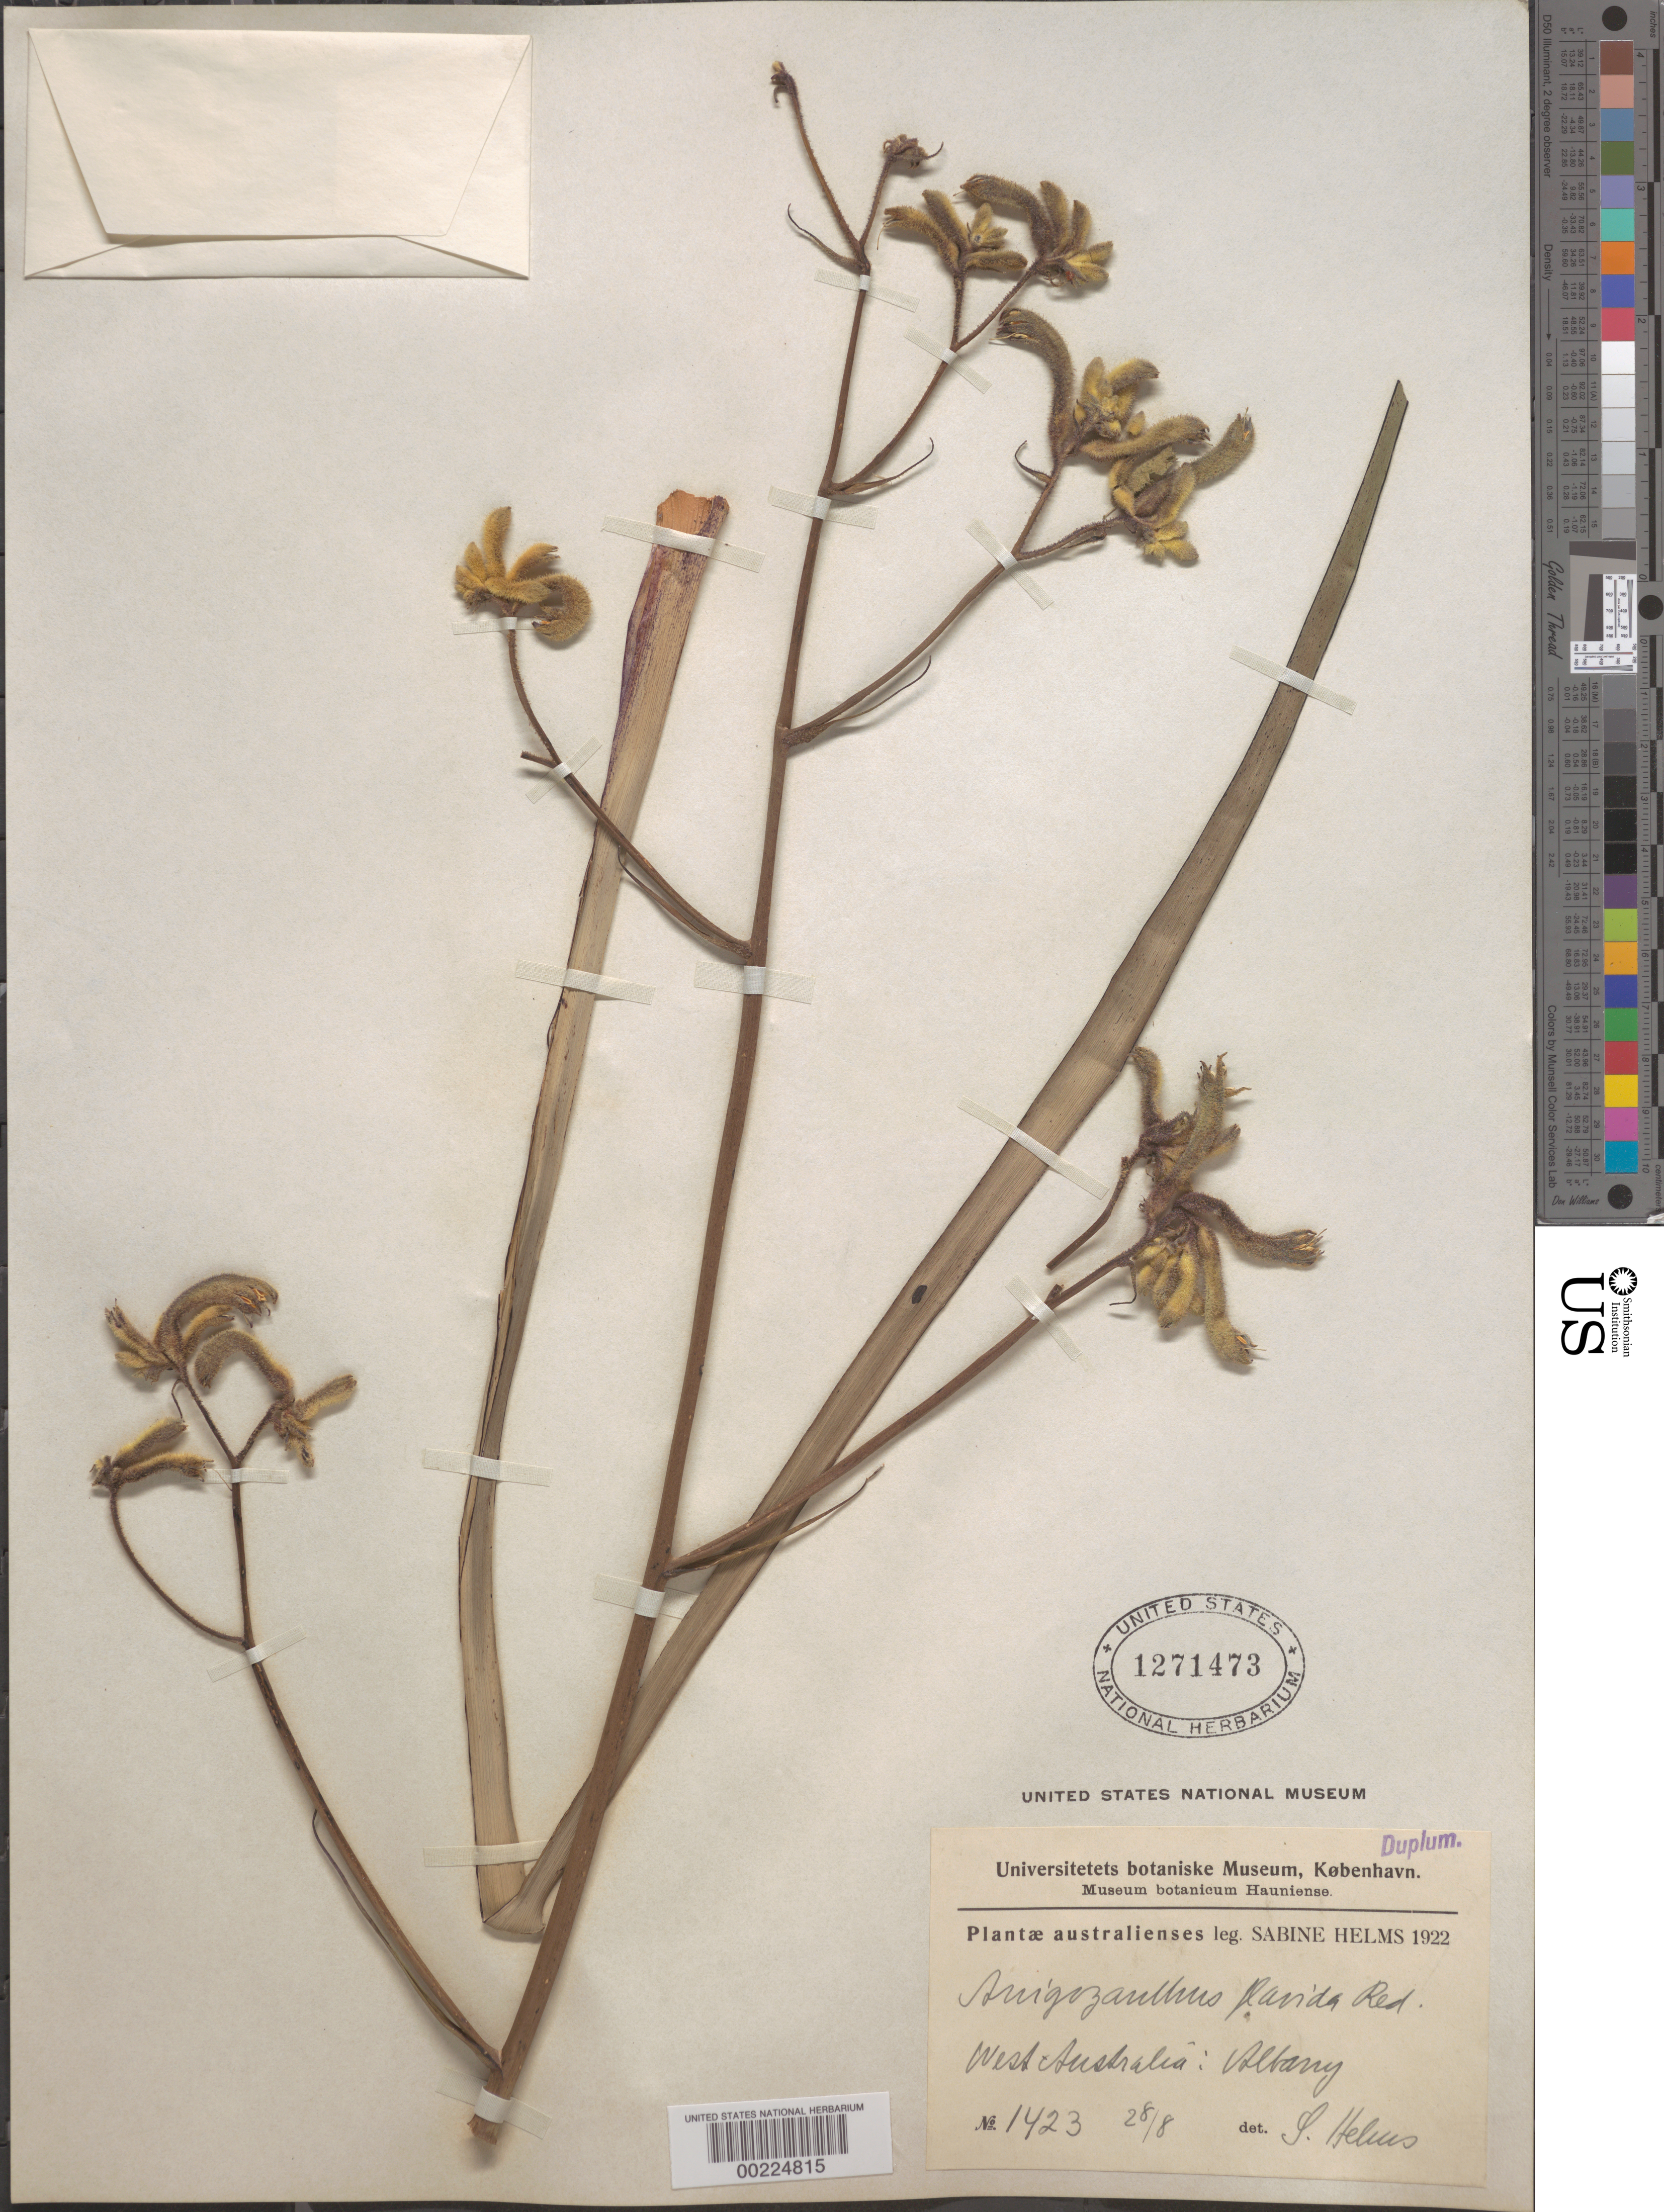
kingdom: Plantae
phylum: Tracheophyta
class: Liliopsida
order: Commelinales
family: Haemodoraceae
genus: Anigozanthos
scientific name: Anigozanthos flavidus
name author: DC.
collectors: S. Helms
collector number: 1423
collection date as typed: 28 Aug 1922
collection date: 1922-08-28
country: Australia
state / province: Western Australia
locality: Albany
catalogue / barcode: US 1271473